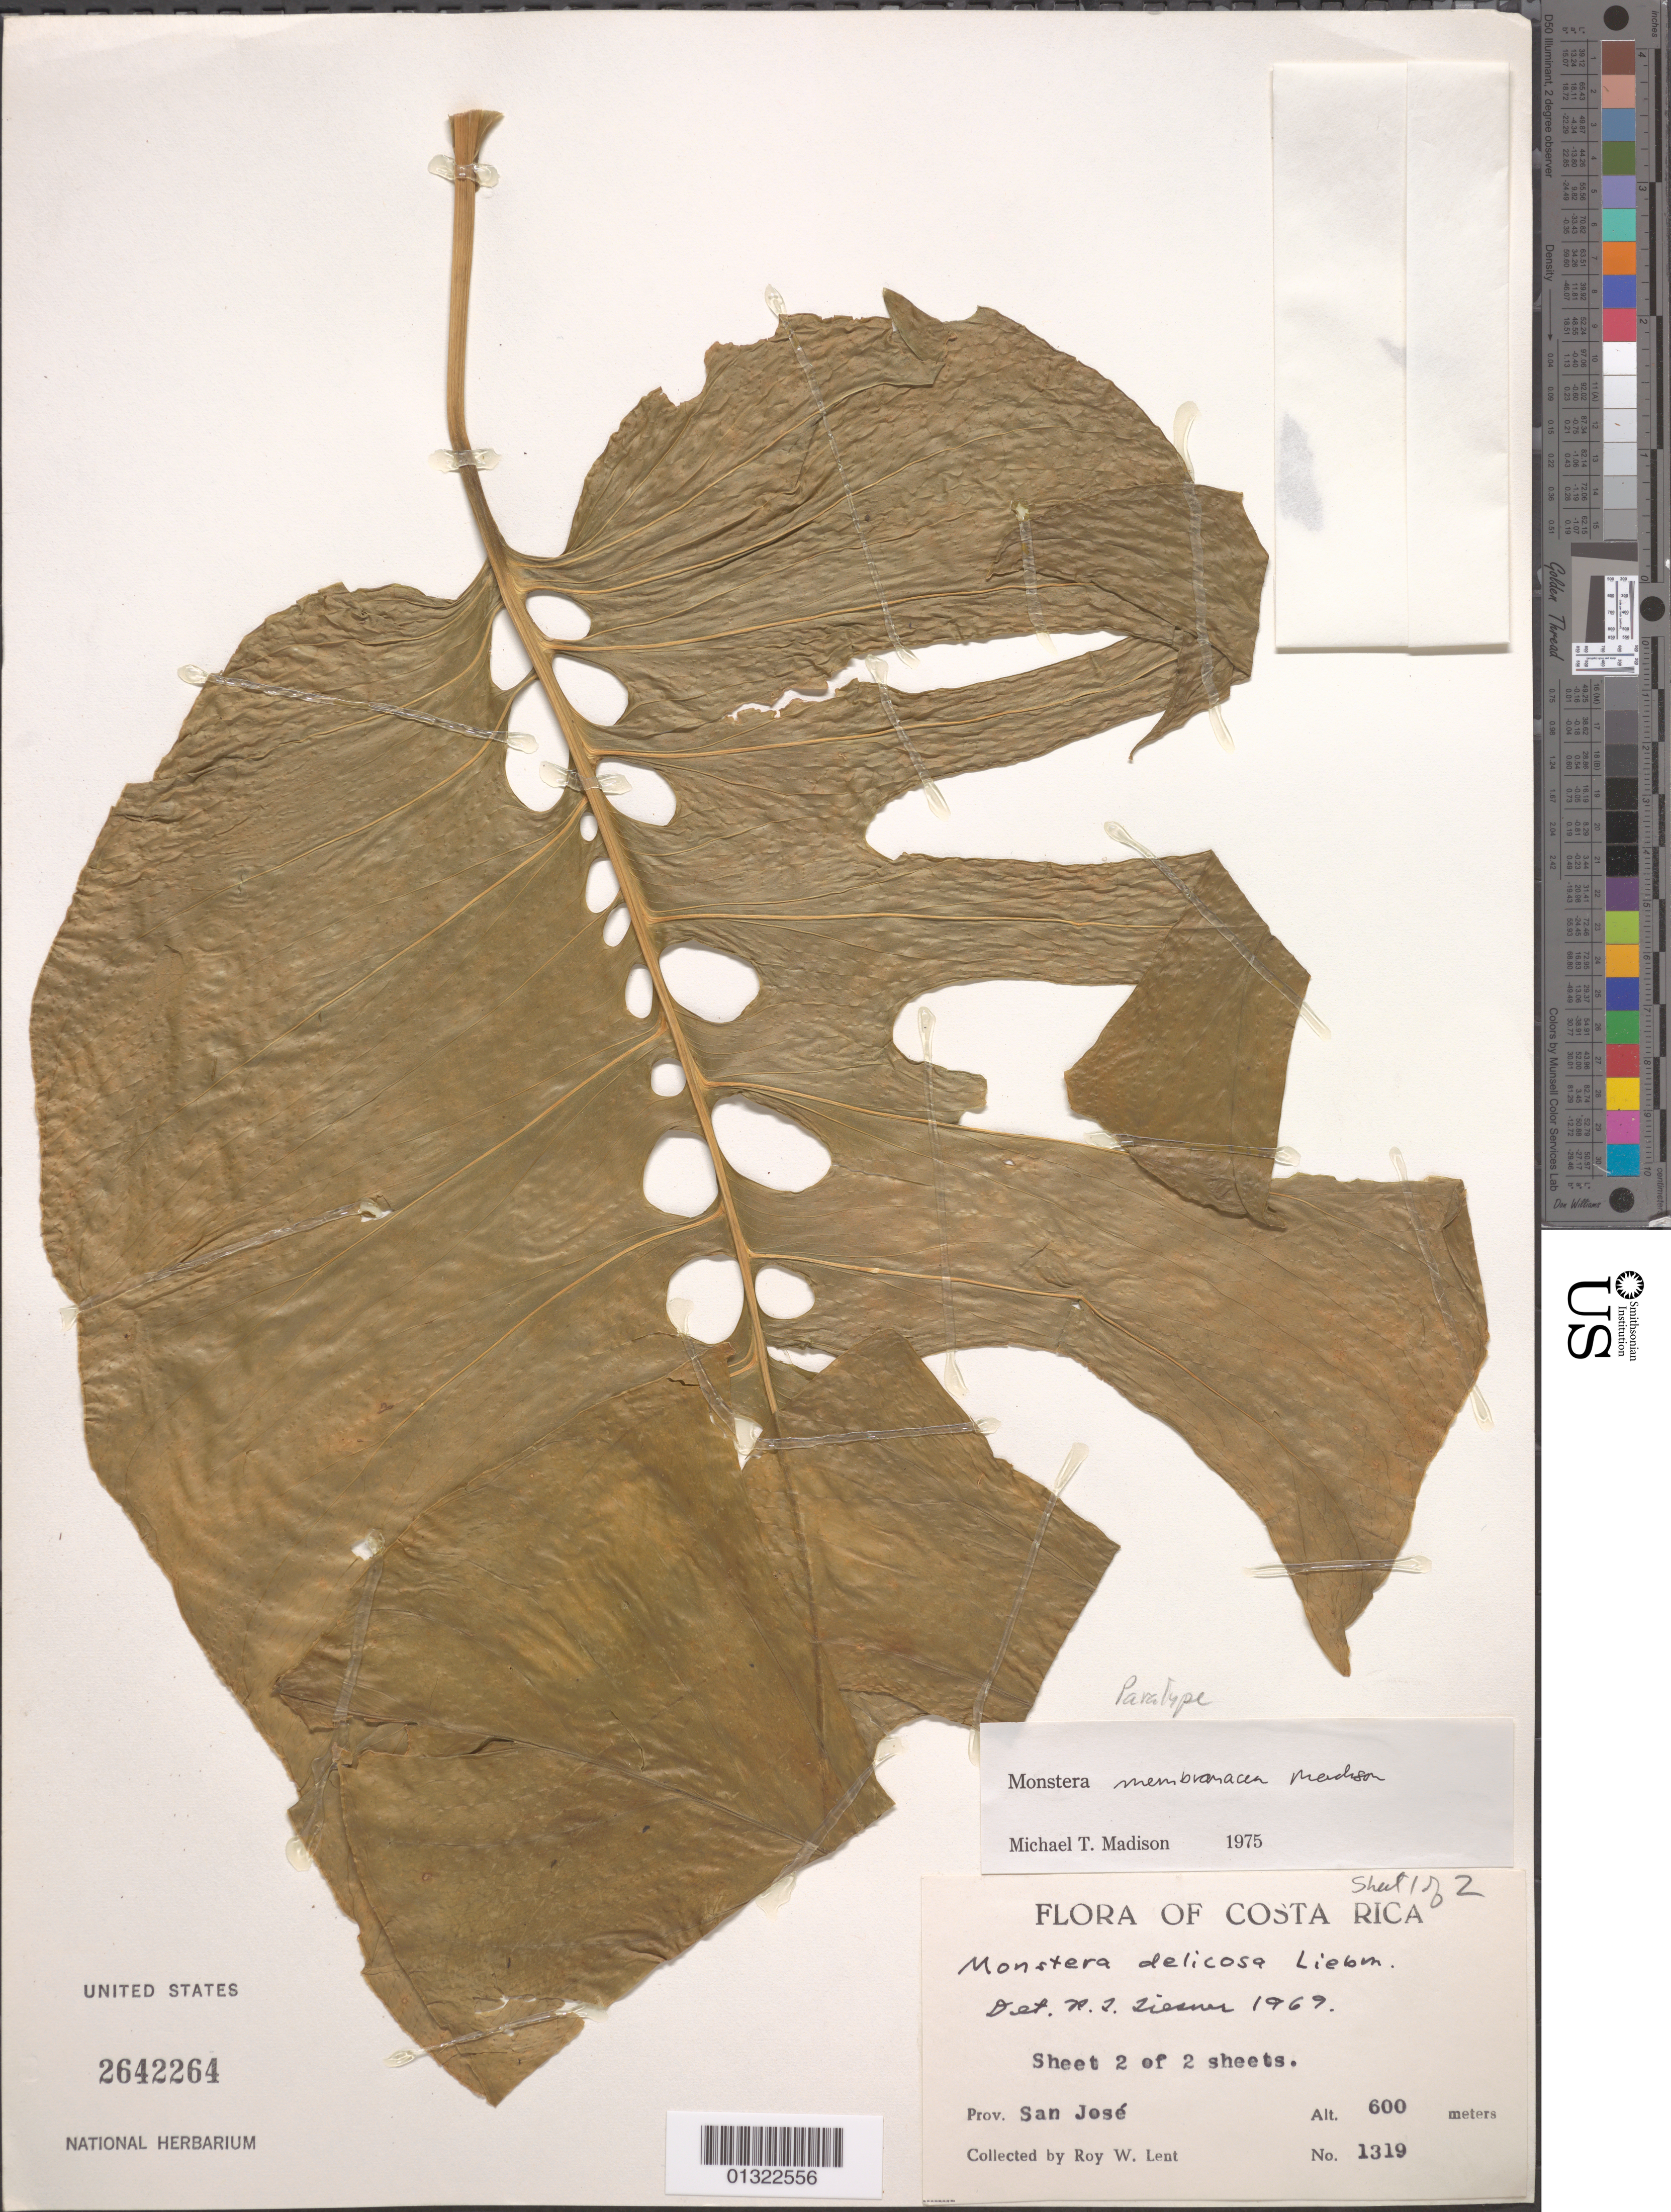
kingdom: Plantae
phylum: Tracheophyta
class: Liliopsida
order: Alismatales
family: Araceae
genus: Monstera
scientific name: Monstera membranacea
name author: Madison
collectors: R. W. Lent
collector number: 1319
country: Costa Rica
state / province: San José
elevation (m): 600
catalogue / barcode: US 2642264